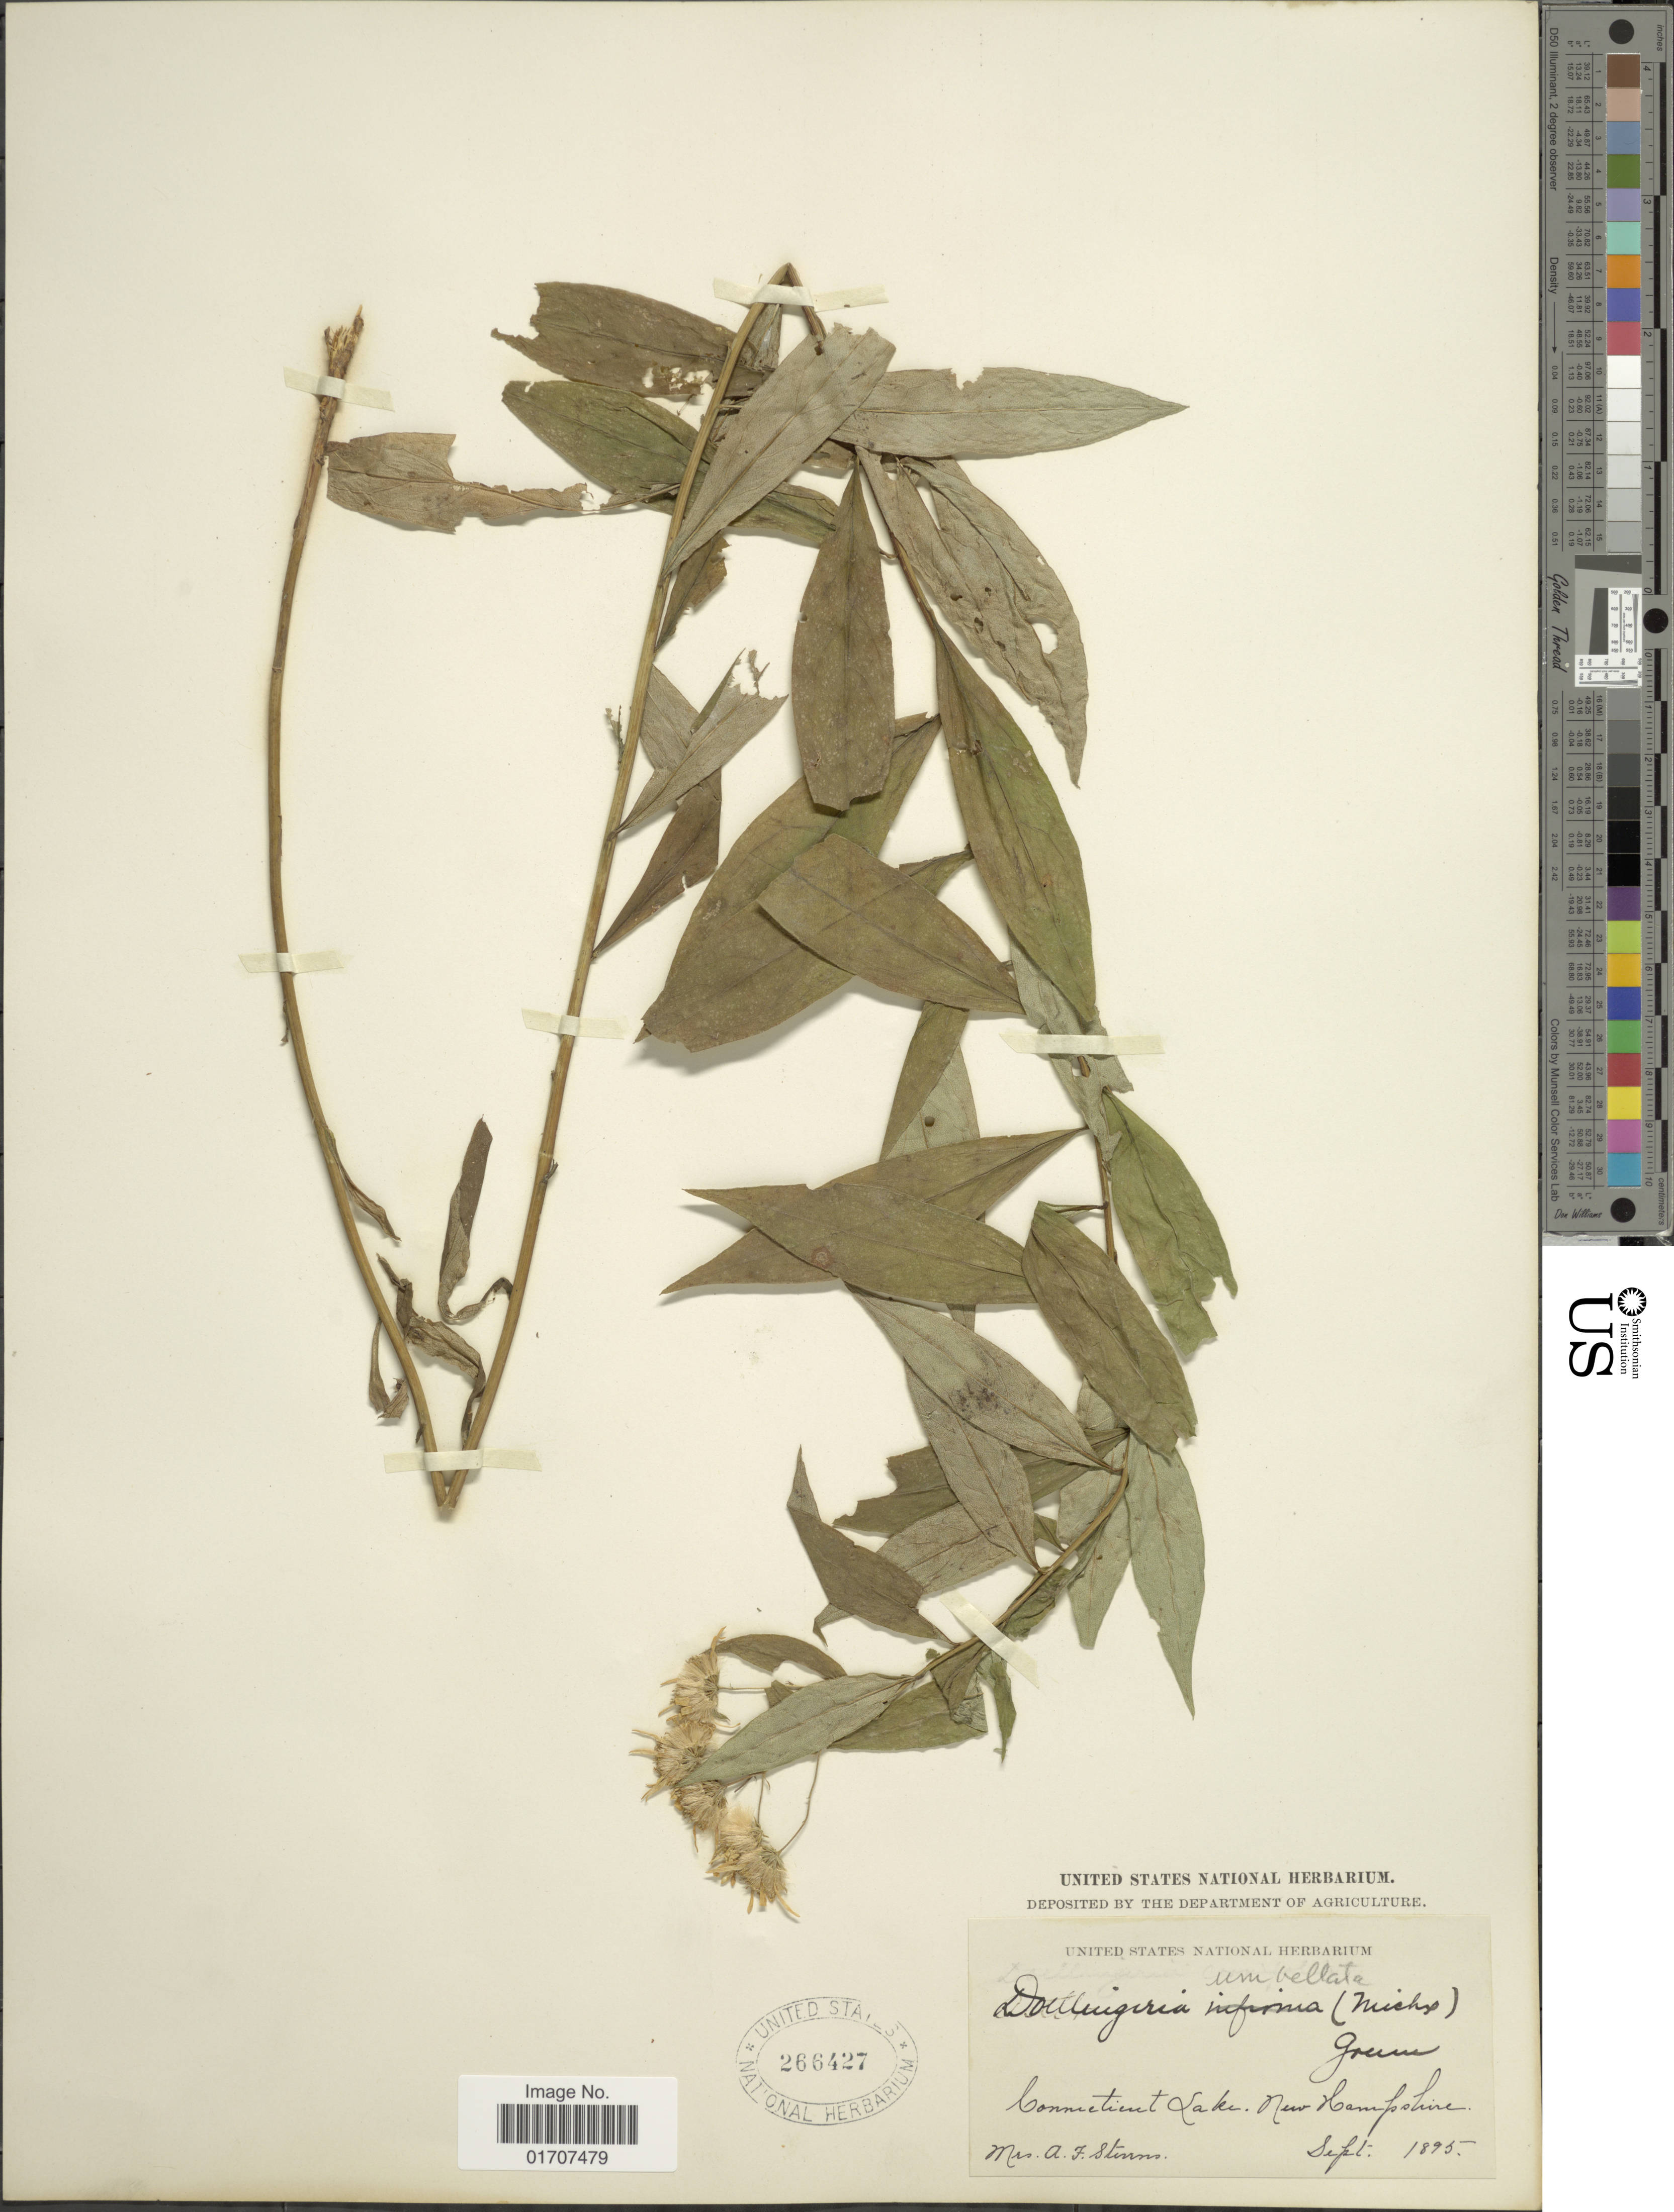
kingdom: Plantae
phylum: Tracheophyta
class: Magnoliopsida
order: Asterales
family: Asteraceae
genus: Doellingeria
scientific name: Doellingeria umbellata var. umbellata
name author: Nees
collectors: A. Stinns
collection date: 1895-09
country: United States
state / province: New Hampshire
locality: Connecticut Lake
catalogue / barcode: US 266427